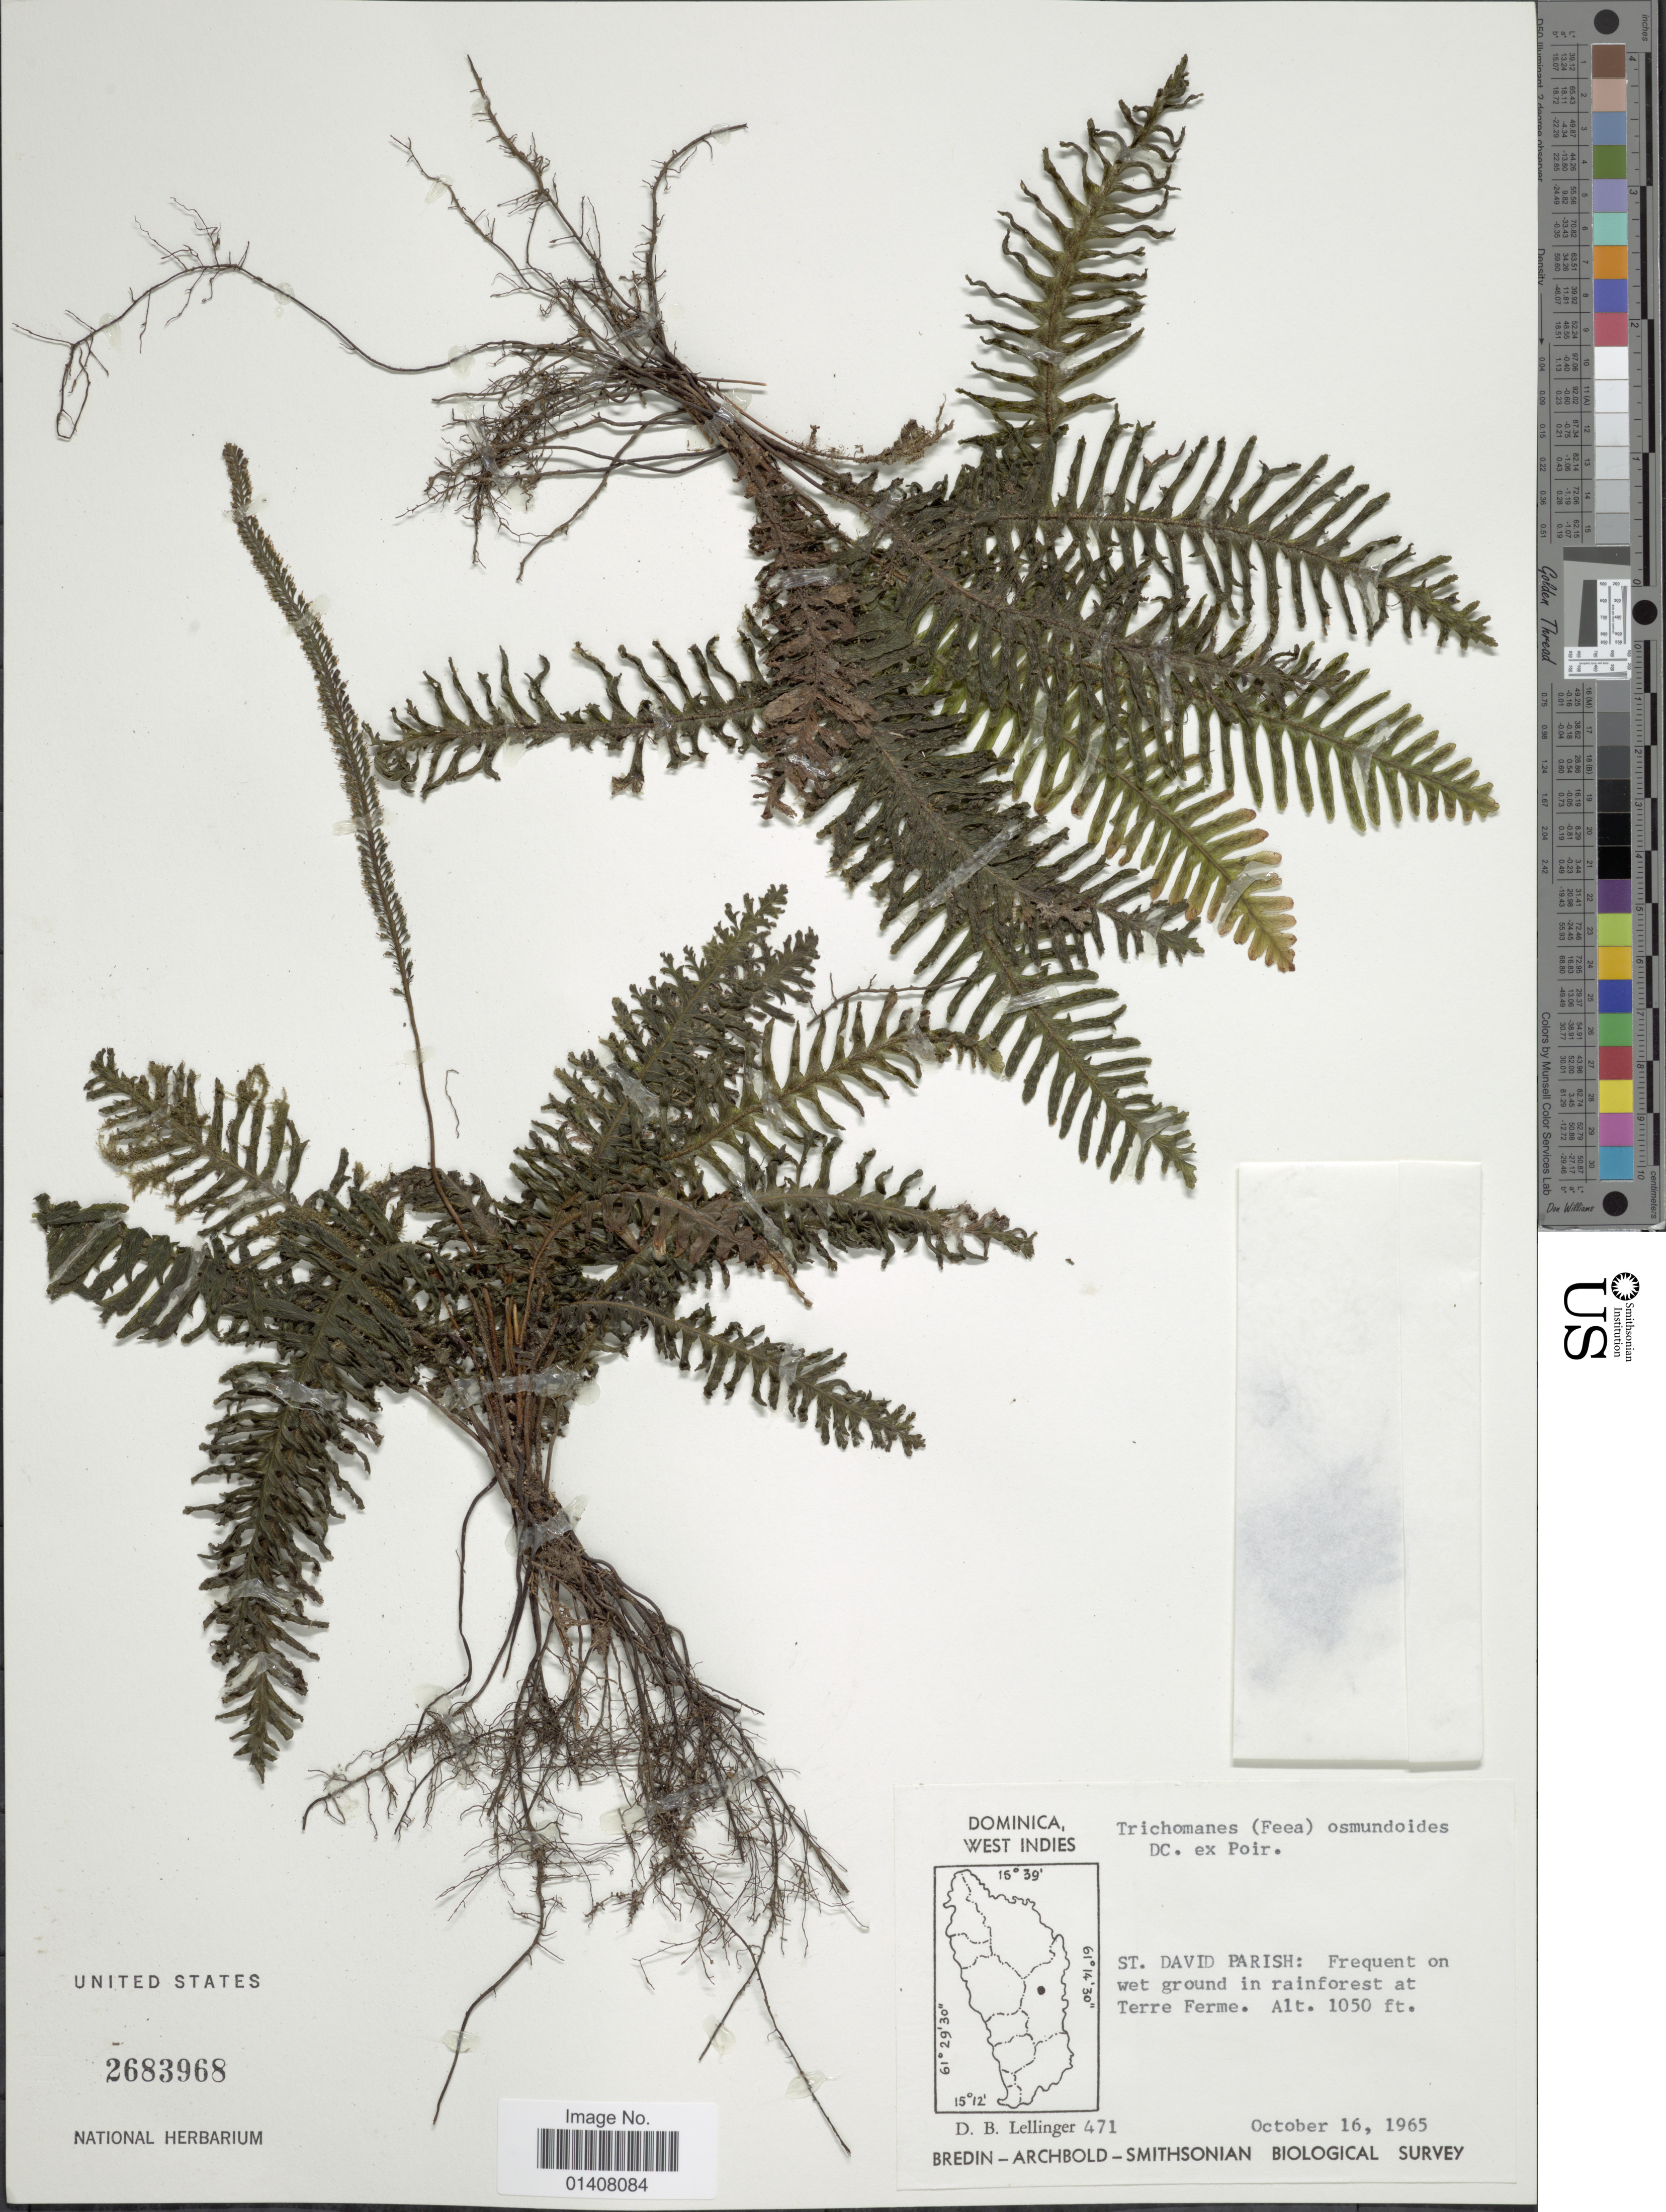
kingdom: Plantae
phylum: Tracheophyta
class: Polypodiopsida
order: Hymenophyllales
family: Hymenophyllaceae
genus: Trichomanes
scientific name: Trichomanes osmundoides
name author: DC. ex Poir.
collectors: D. B. Lellinger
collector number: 471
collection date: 1965-10-16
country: Dominica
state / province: St. David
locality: Dominica West Indies, St. David Parish: frequent on wet ground in rainforest at Terre Ferme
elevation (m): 320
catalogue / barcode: US 2683968